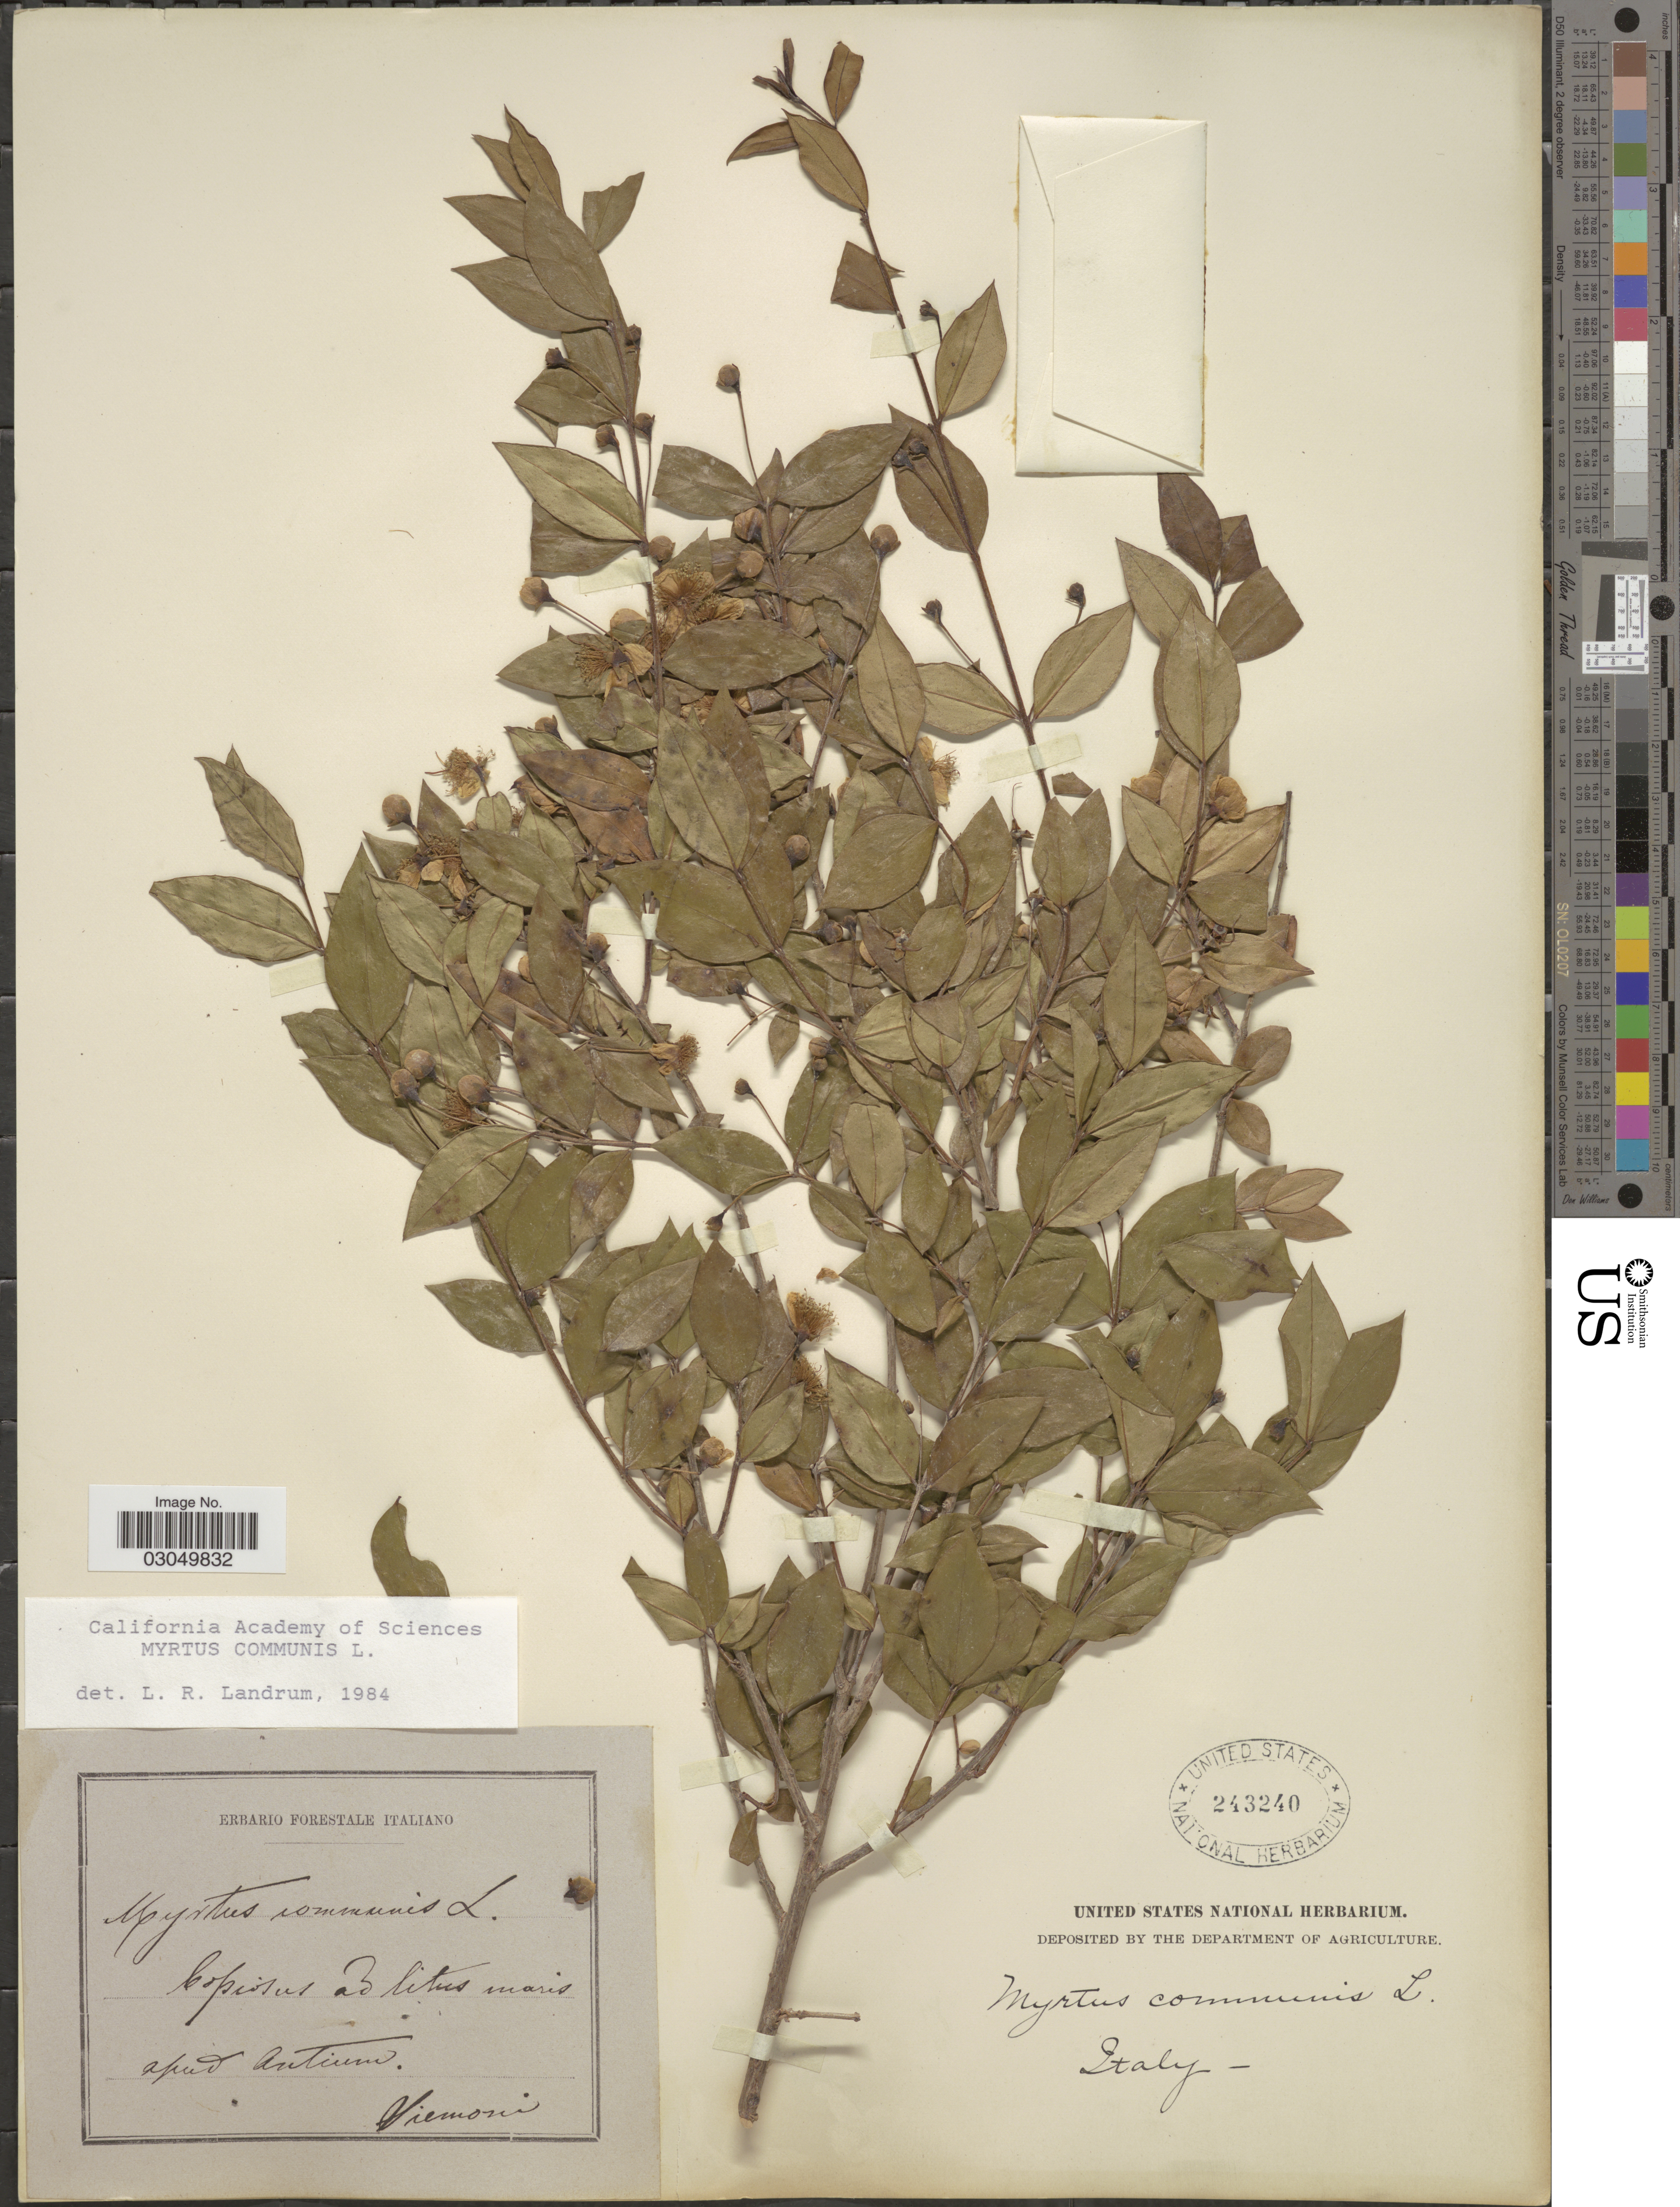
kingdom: Plantae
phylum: Tracheophyta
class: Magnoliopsida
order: Myrtales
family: Myrtaceae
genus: Myrtus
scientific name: Myrtus communis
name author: L.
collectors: Siemoni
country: Italy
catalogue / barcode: US 243240